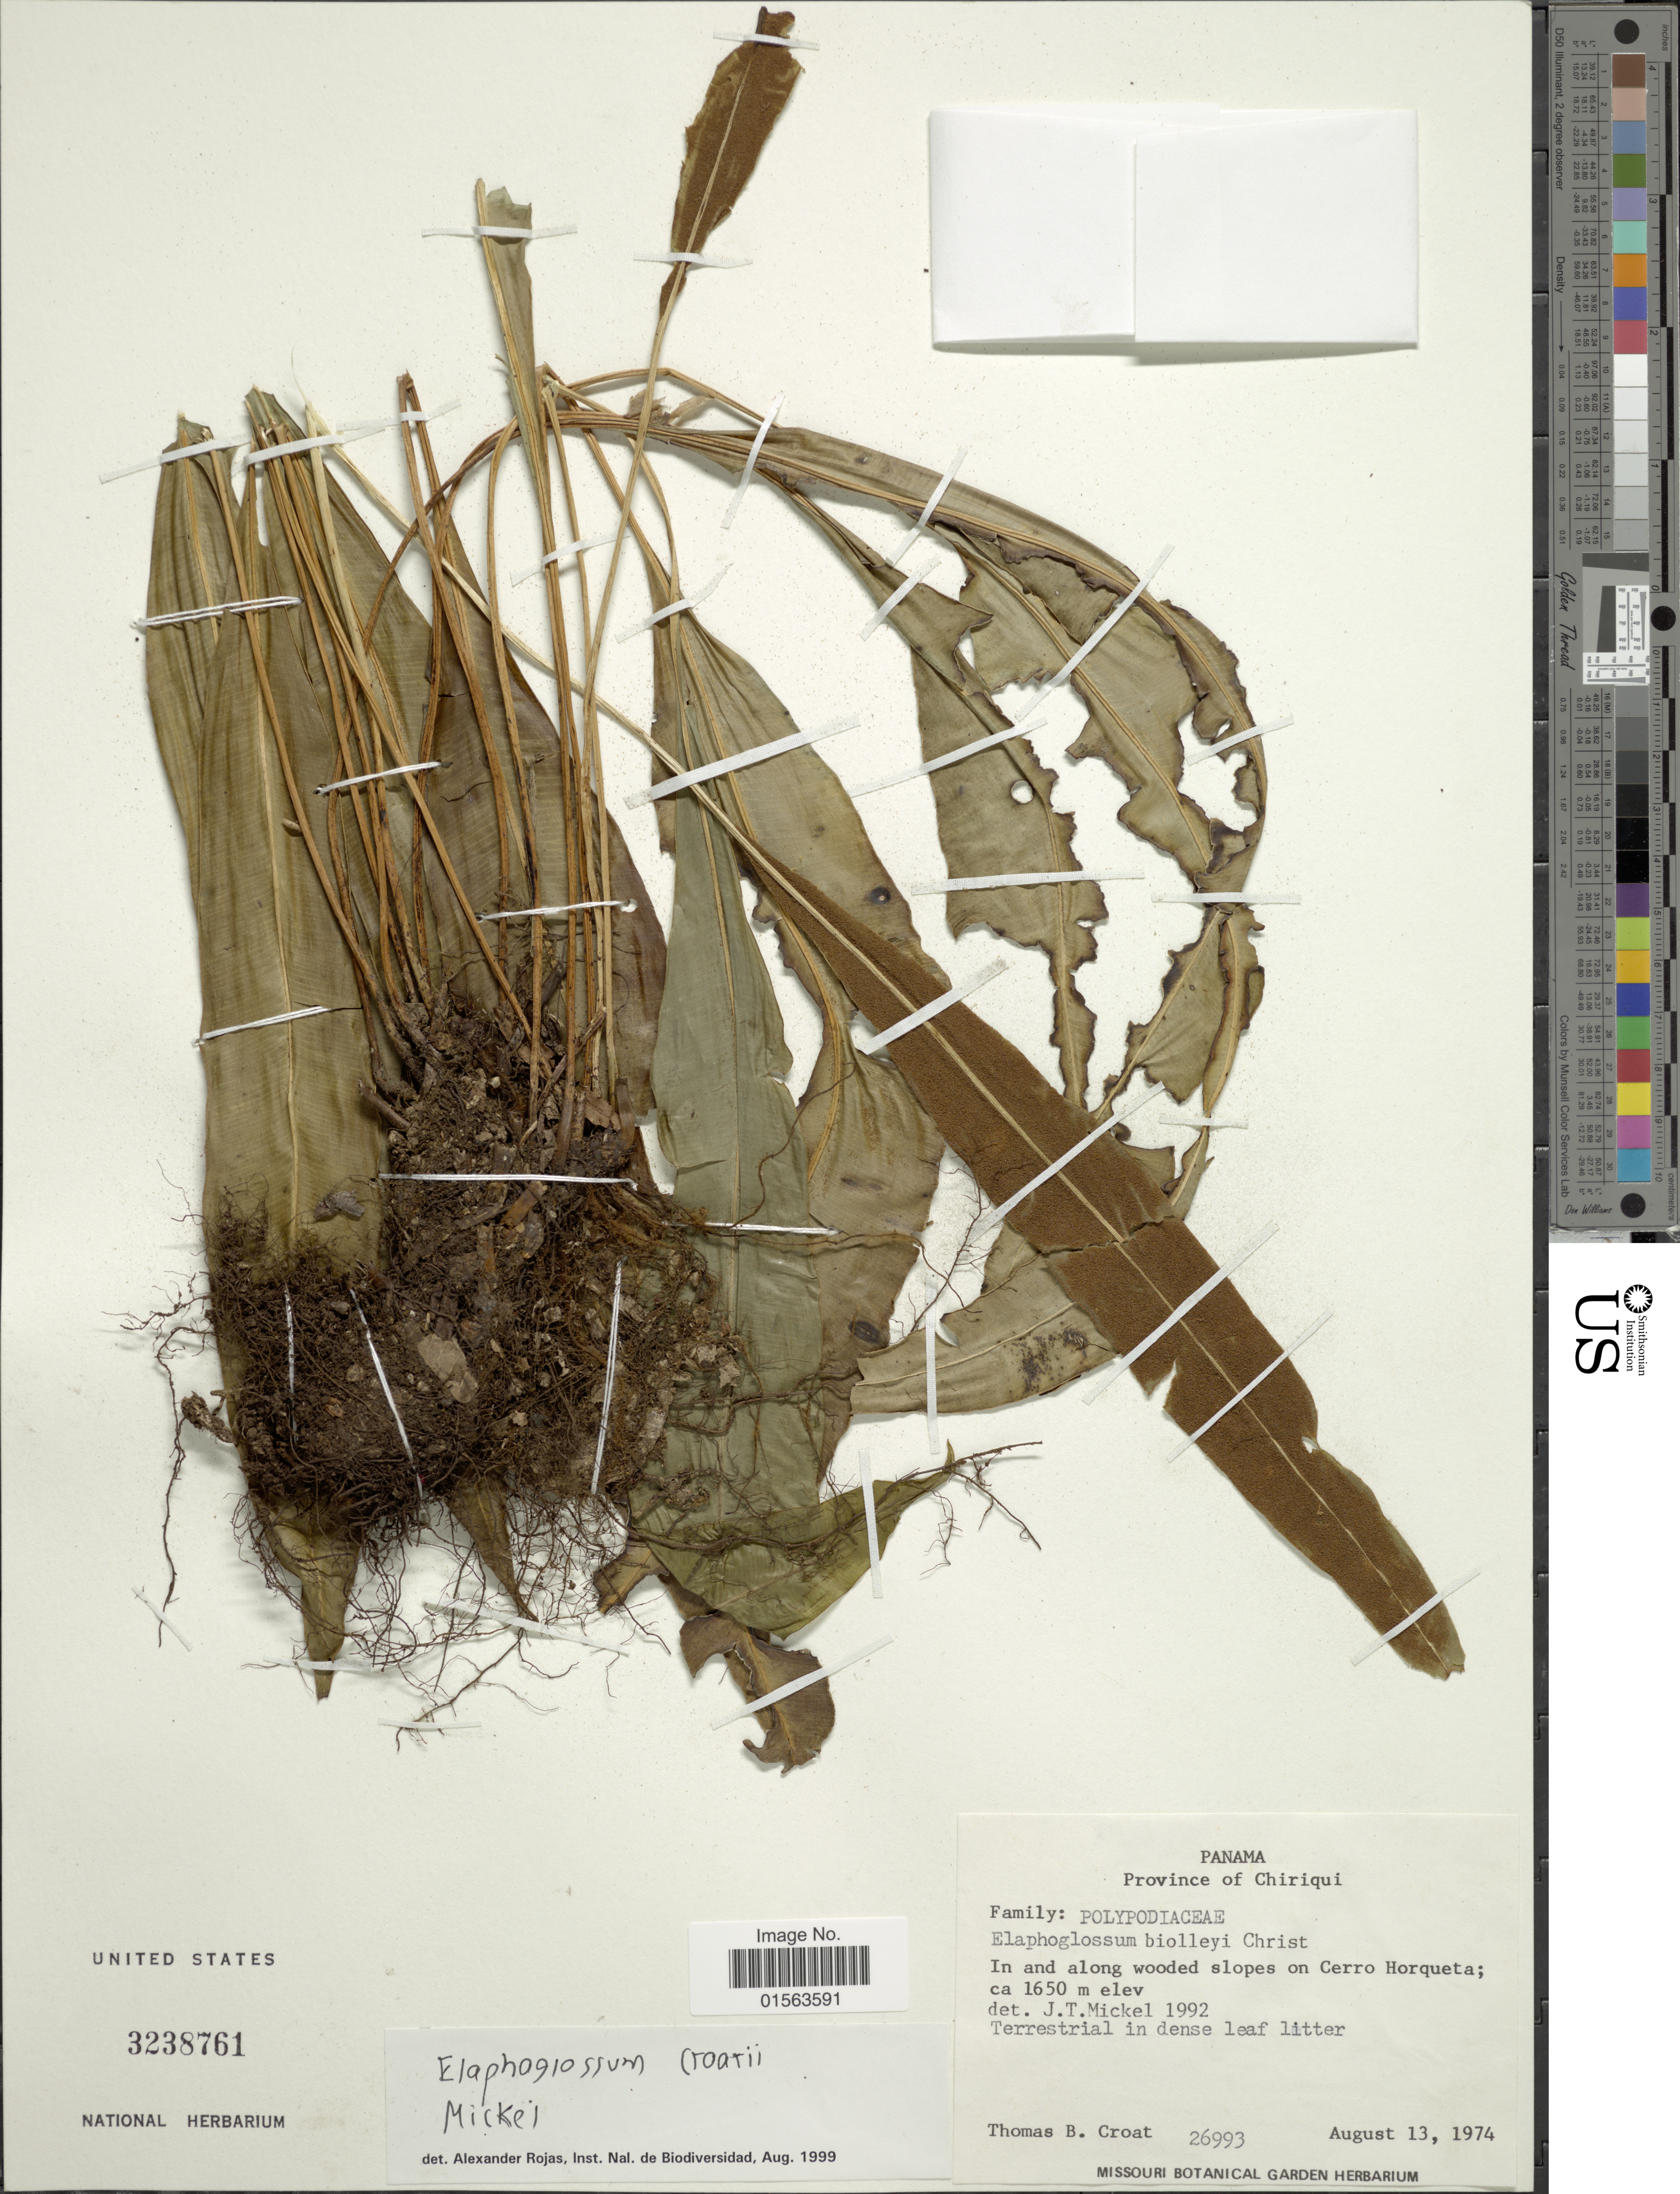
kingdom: Plantae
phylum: Tracheophyta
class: Polypodiopsida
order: Polypodiales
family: Dryopteridaceae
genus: Elaphoglossum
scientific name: Elaphoglossum croatii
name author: Mickel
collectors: T. B. Croat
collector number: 26993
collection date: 1974-08-13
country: Panama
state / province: Chiriqui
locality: Province of Chiriqui, in and along wooded slopes on Cerro Horqueta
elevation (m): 1650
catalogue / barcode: US 3238761